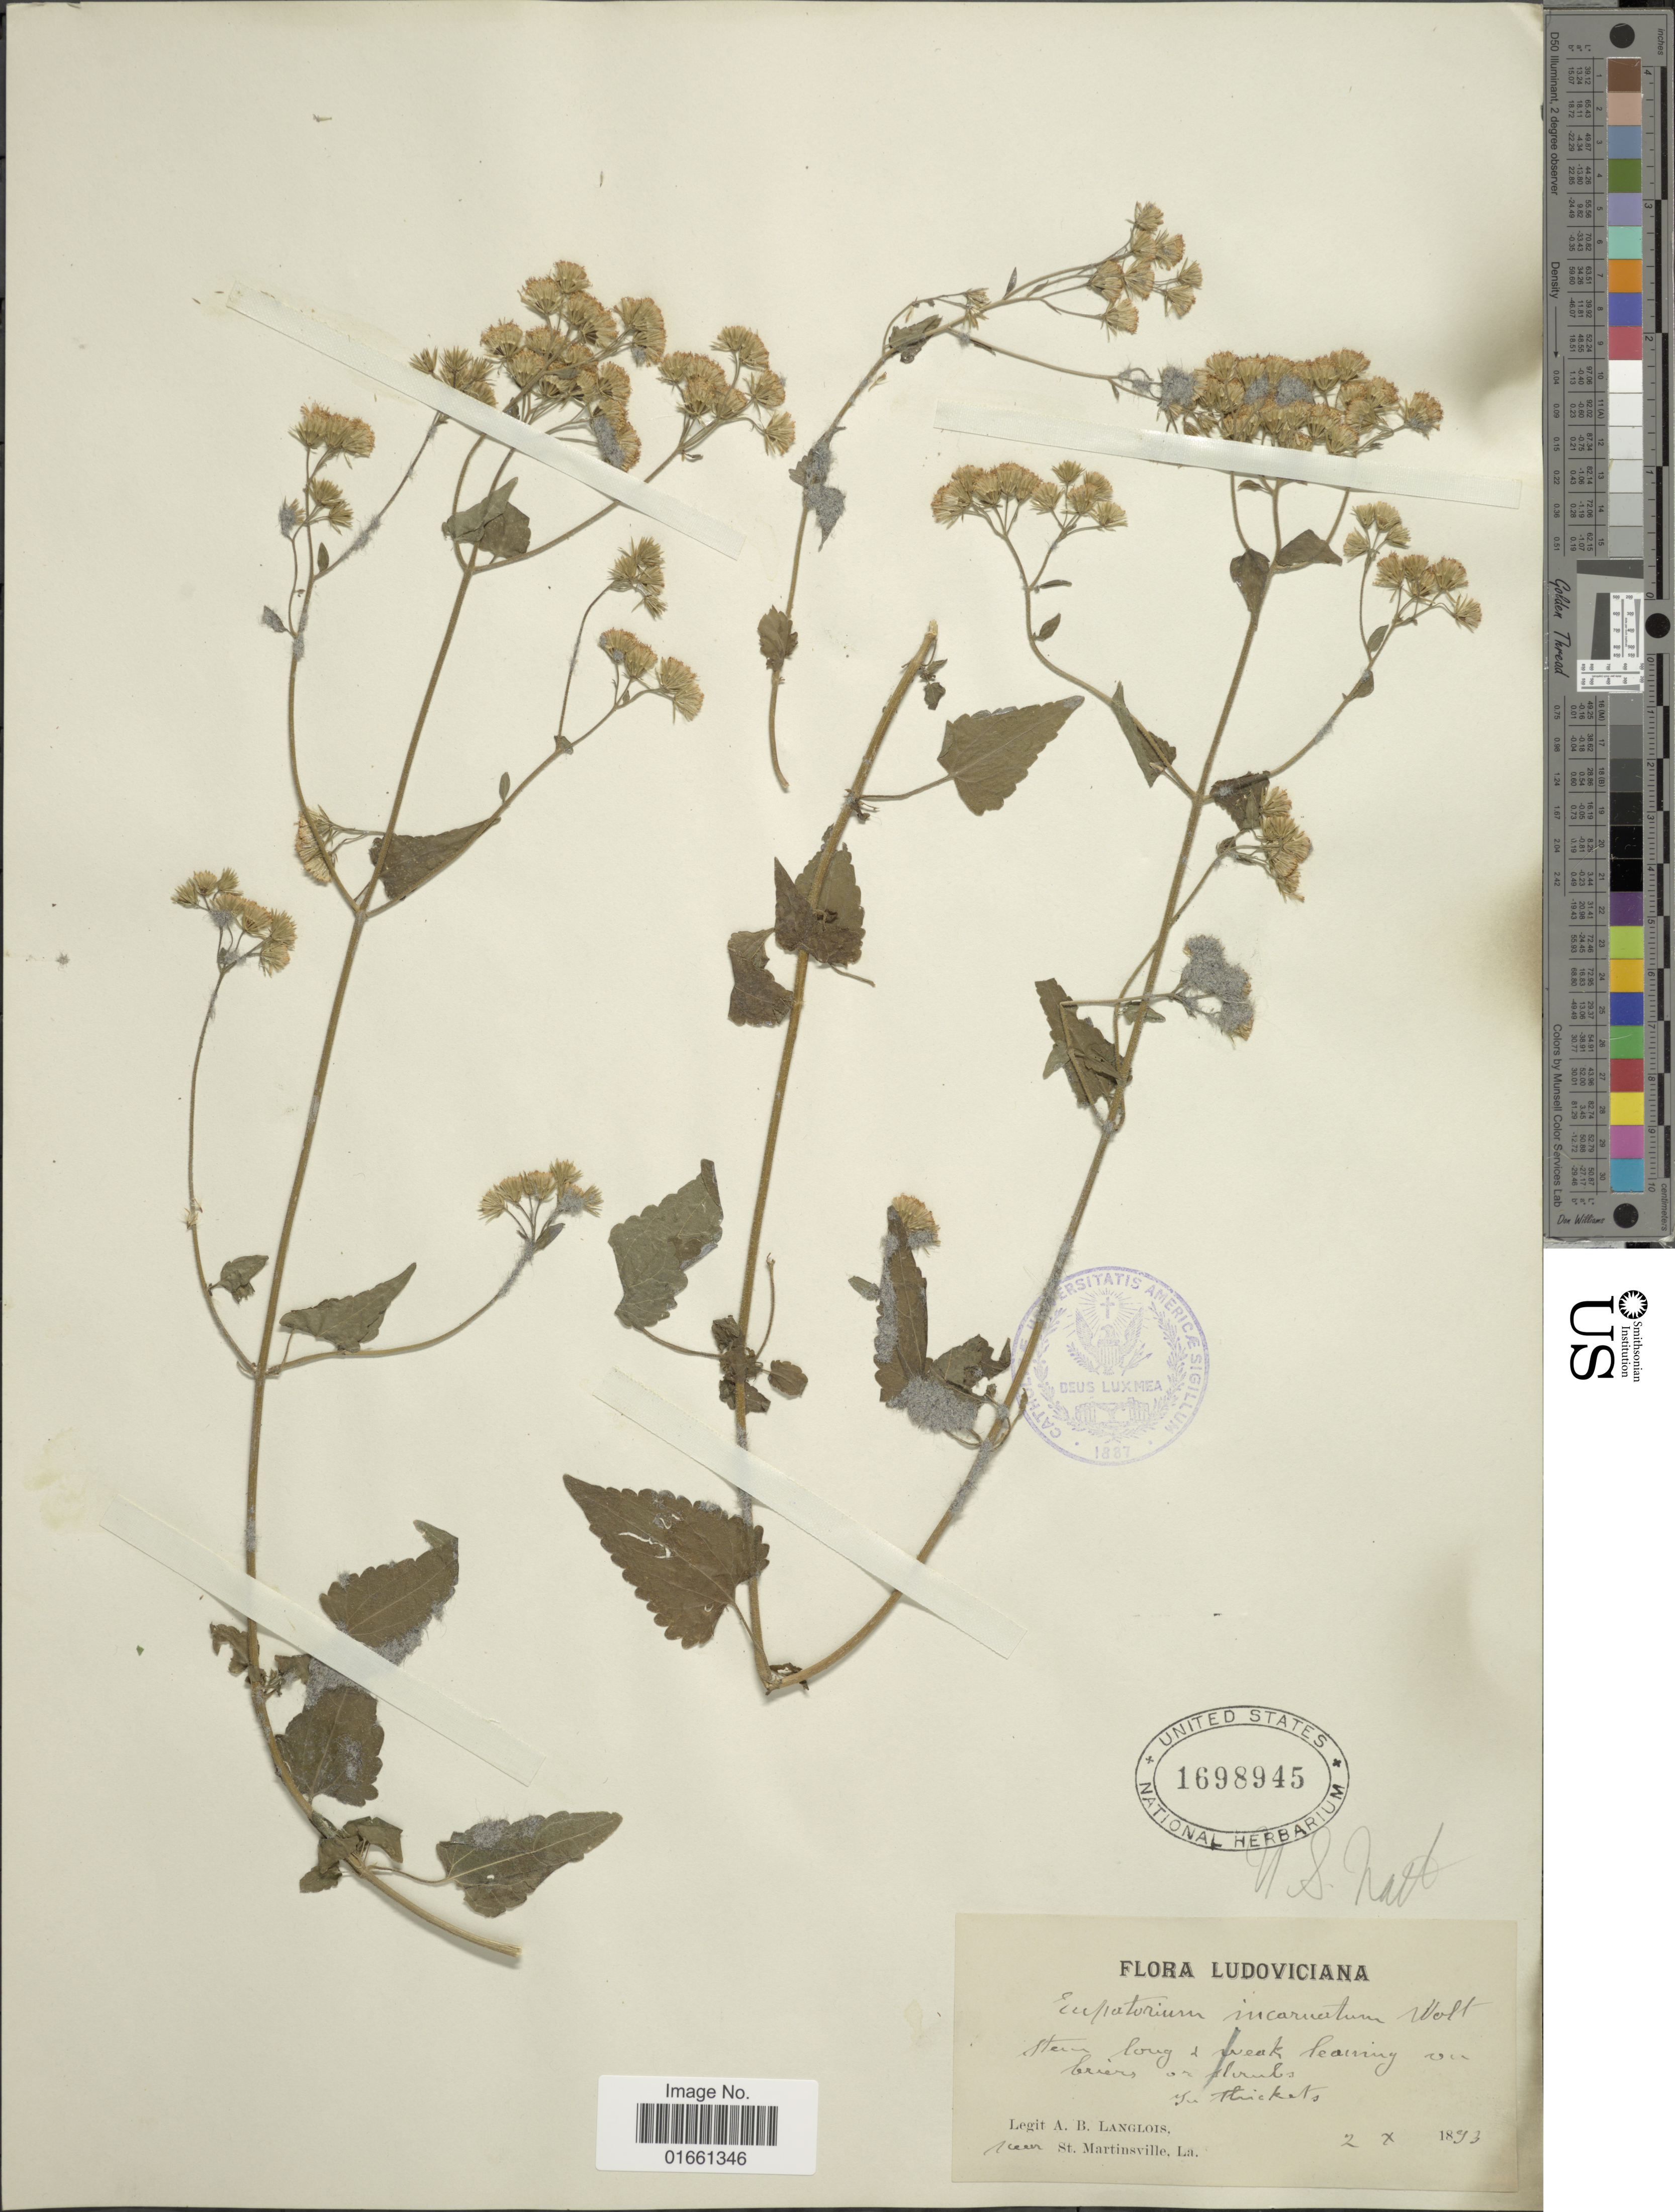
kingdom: Plantae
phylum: Tracheophyta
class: Magnoliopsida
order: Asterales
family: Asteraceae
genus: Fleischmannia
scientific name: Fleischmannia incarnata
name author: (Walter) R.M. King & H. Rob.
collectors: A. Langlois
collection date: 1893-10-02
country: United States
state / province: Louisiana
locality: Near St Martinsville.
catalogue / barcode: US 1698745